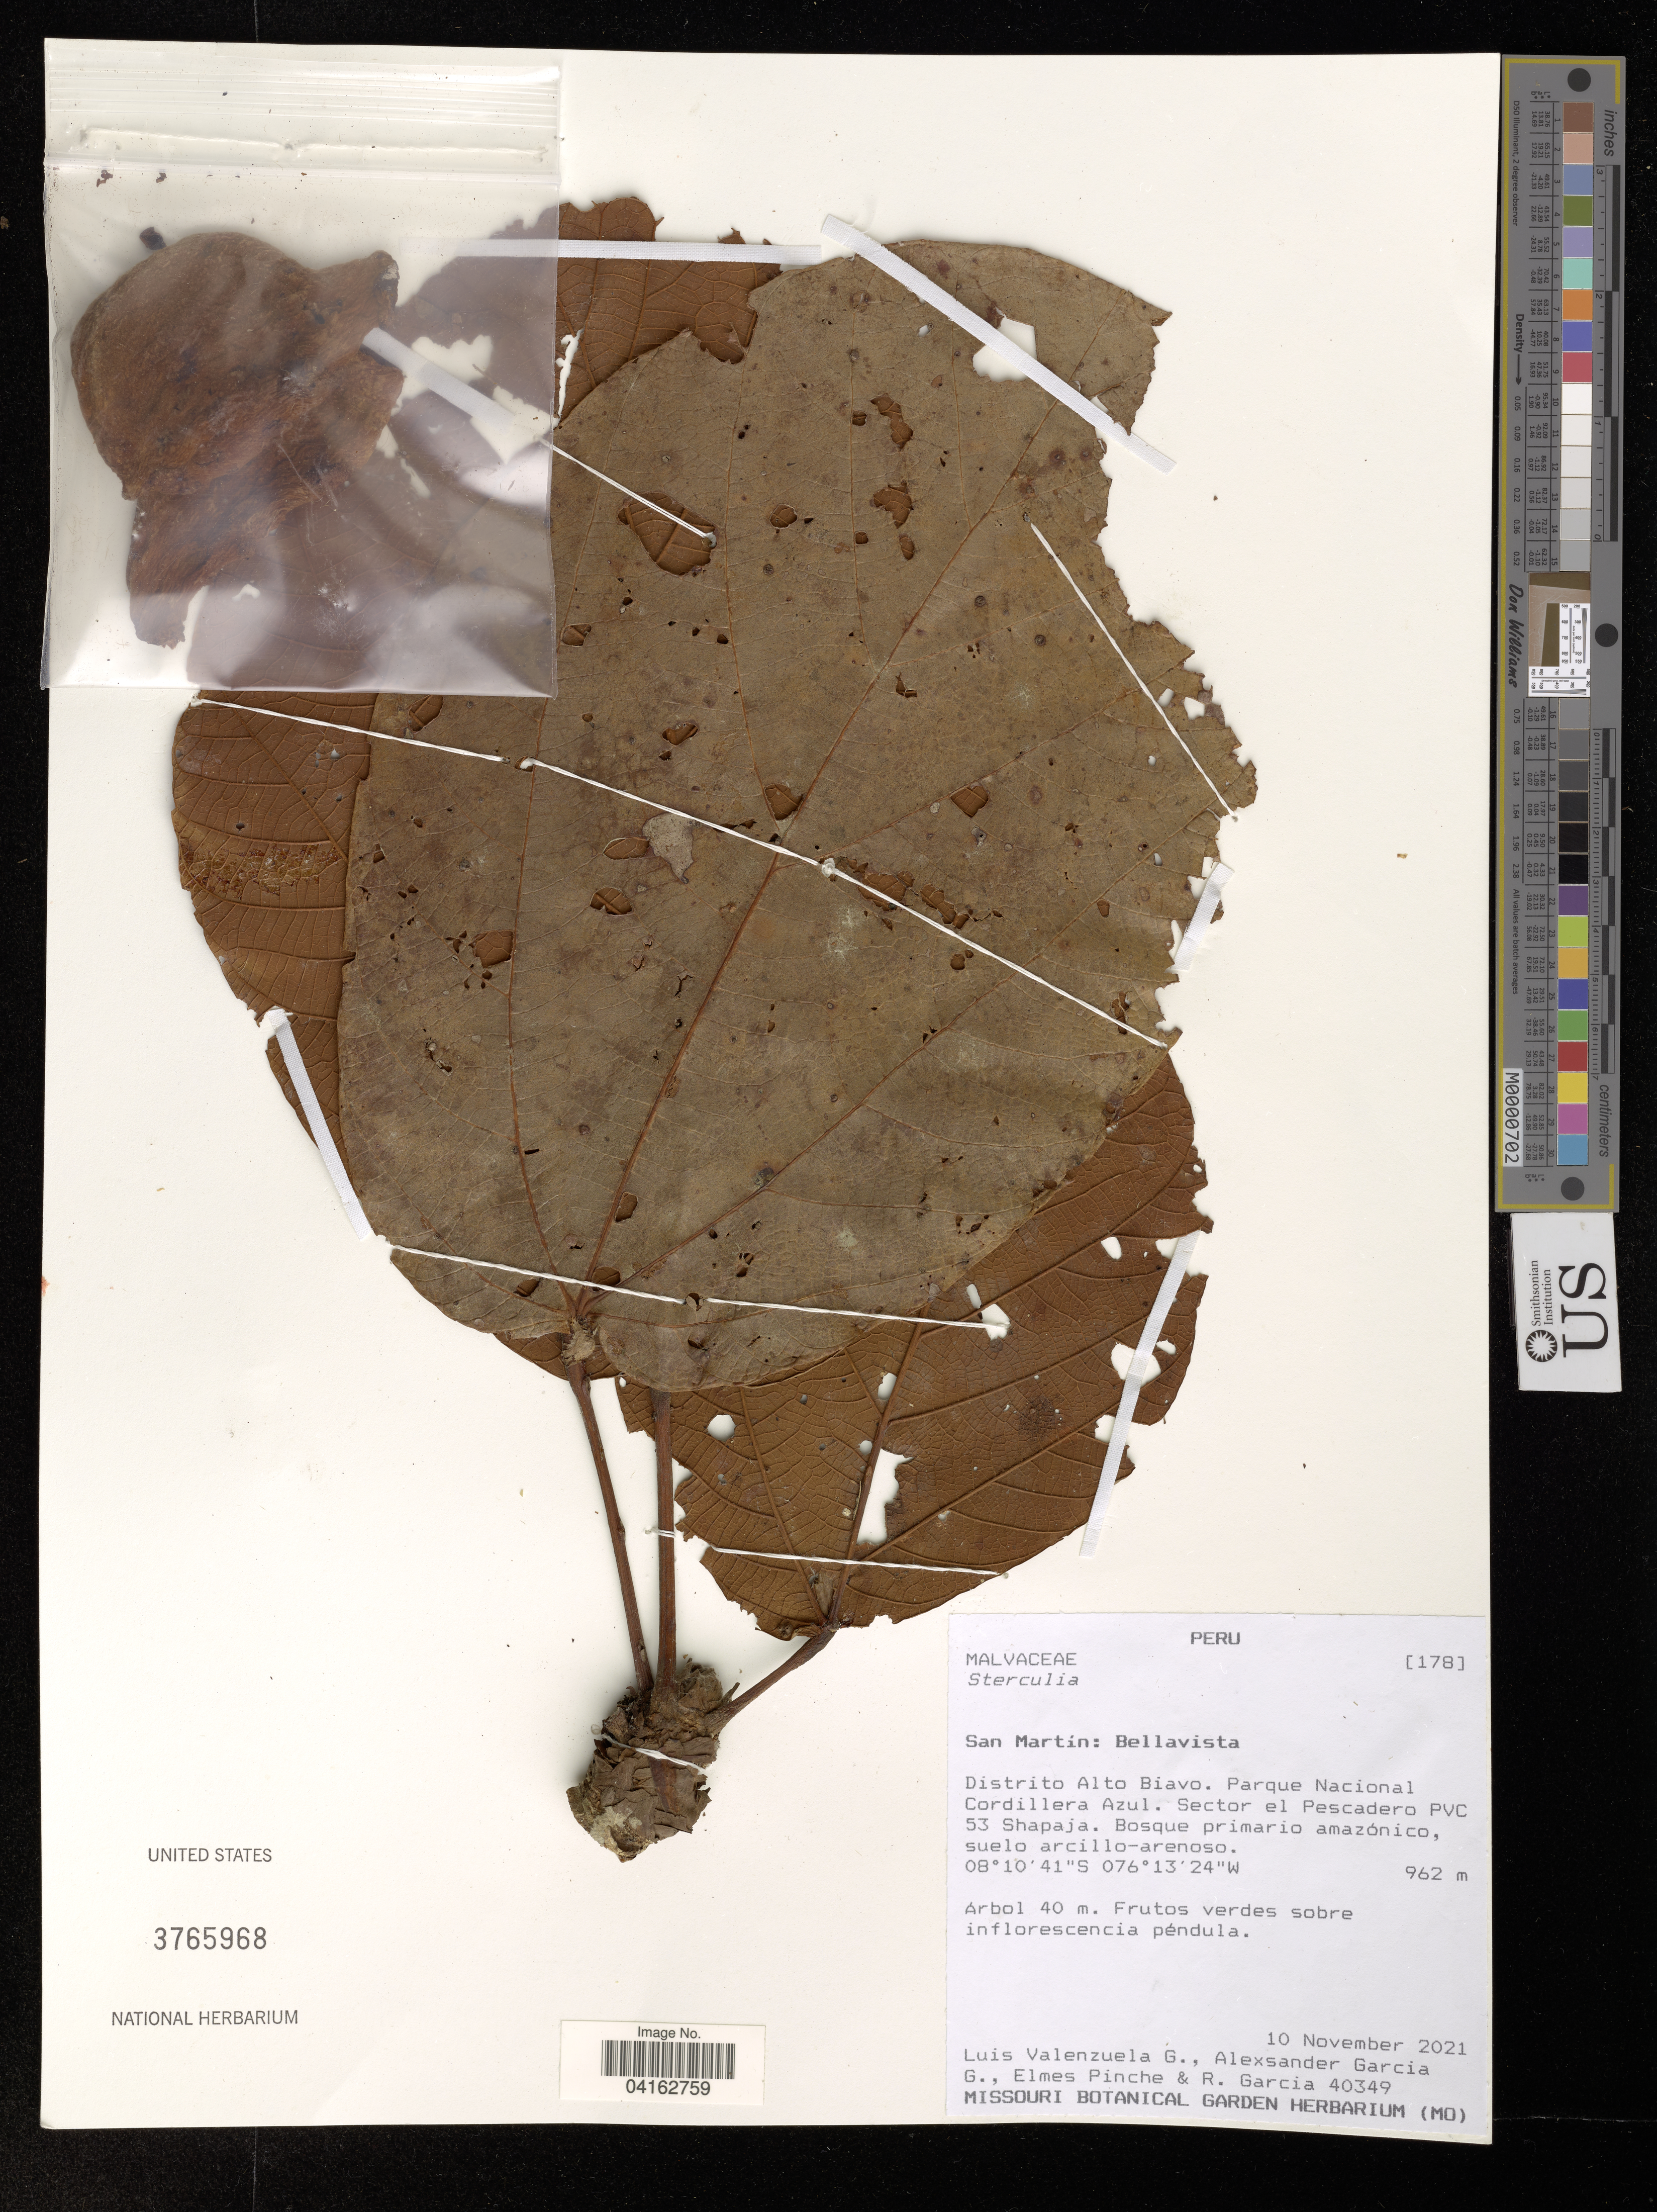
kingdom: Plantae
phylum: Tracheophyta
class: Magnoliopsida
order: Malvales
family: Malvaceae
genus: Sterculia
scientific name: Sterculia sp.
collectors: L. Valenzuela, A. Garcia & R. Pinche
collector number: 40349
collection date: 2021-11-10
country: Peru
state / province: San Martin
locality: Bellavista. Distrito Alto Biavo. Parque Nacional Cordillera Azul. Sector el Pescadero PVC 53 Shapaja. Bosque primario amazónico.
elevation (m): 962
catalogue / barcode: US 3765968